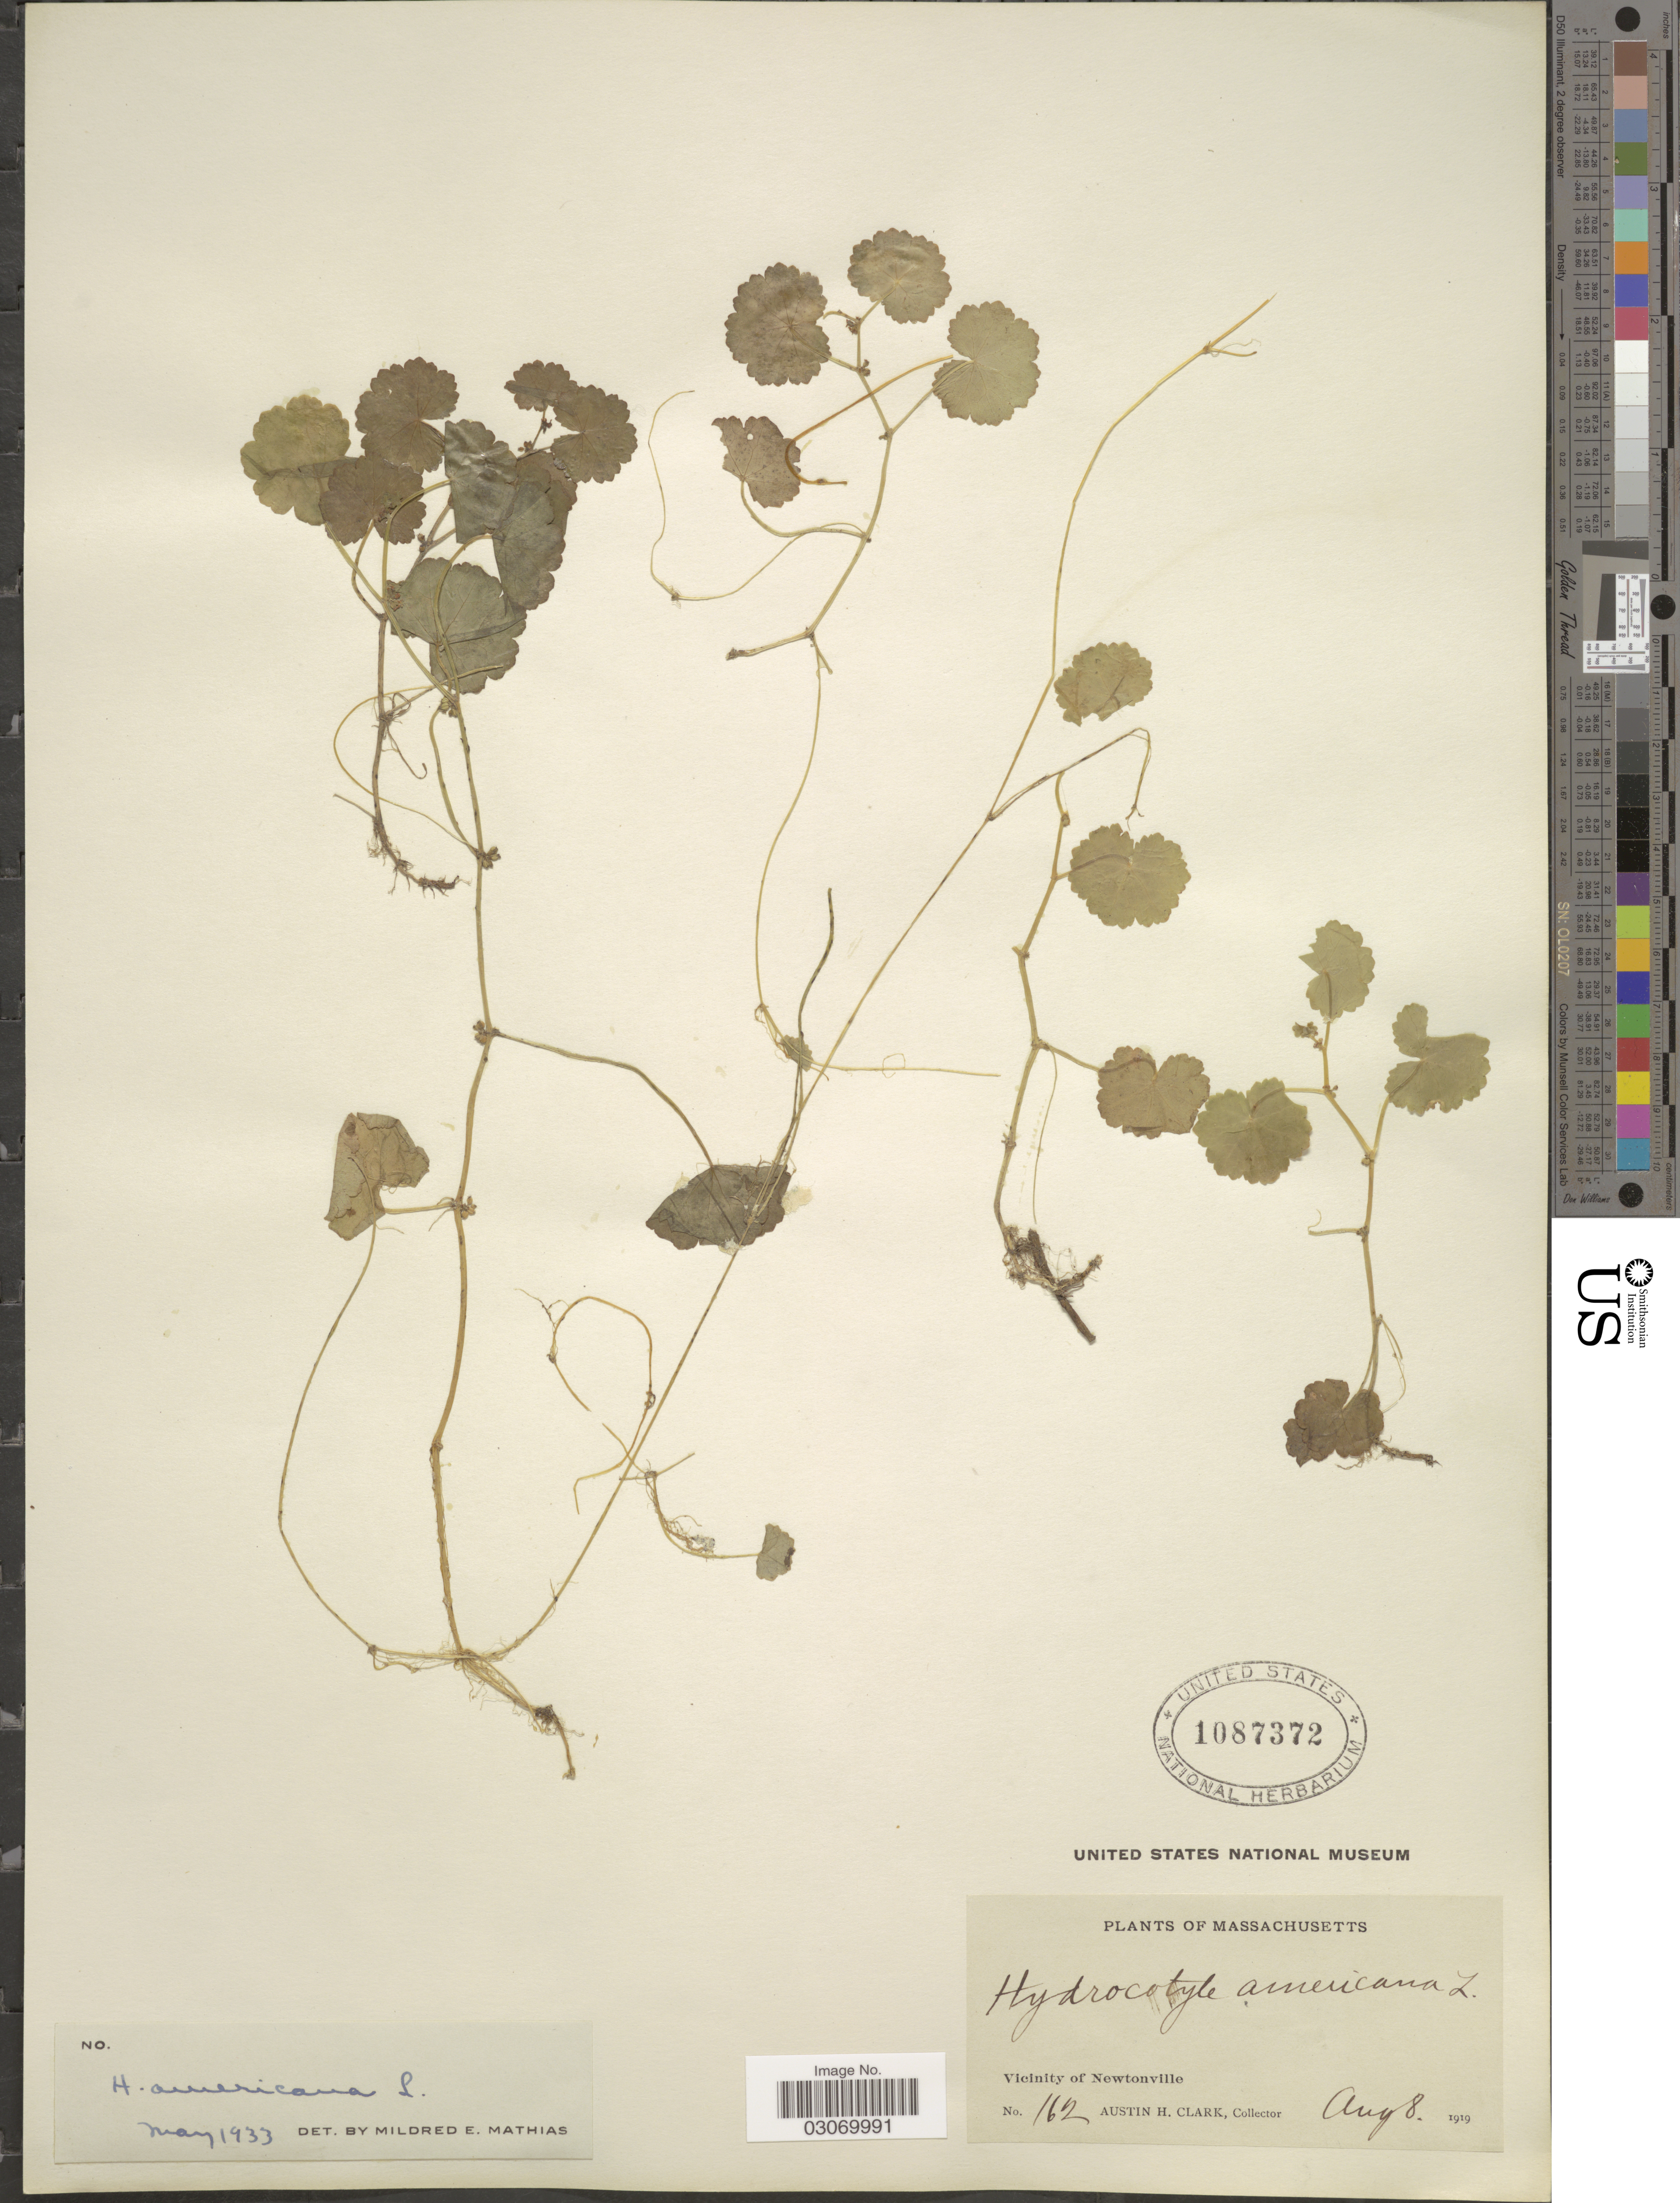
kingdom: Plantae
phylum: Tracheophyta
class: Magnoliopsida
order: Apiales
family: Araliaceae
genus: Hydrocotyle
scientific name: Hydrocotyle americana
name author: L.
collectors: A. H. Clark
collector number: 162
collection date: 1919-08-08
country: United States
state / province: Massachusetts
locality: Vicinity of Newtonville.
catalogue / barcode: US 1087372